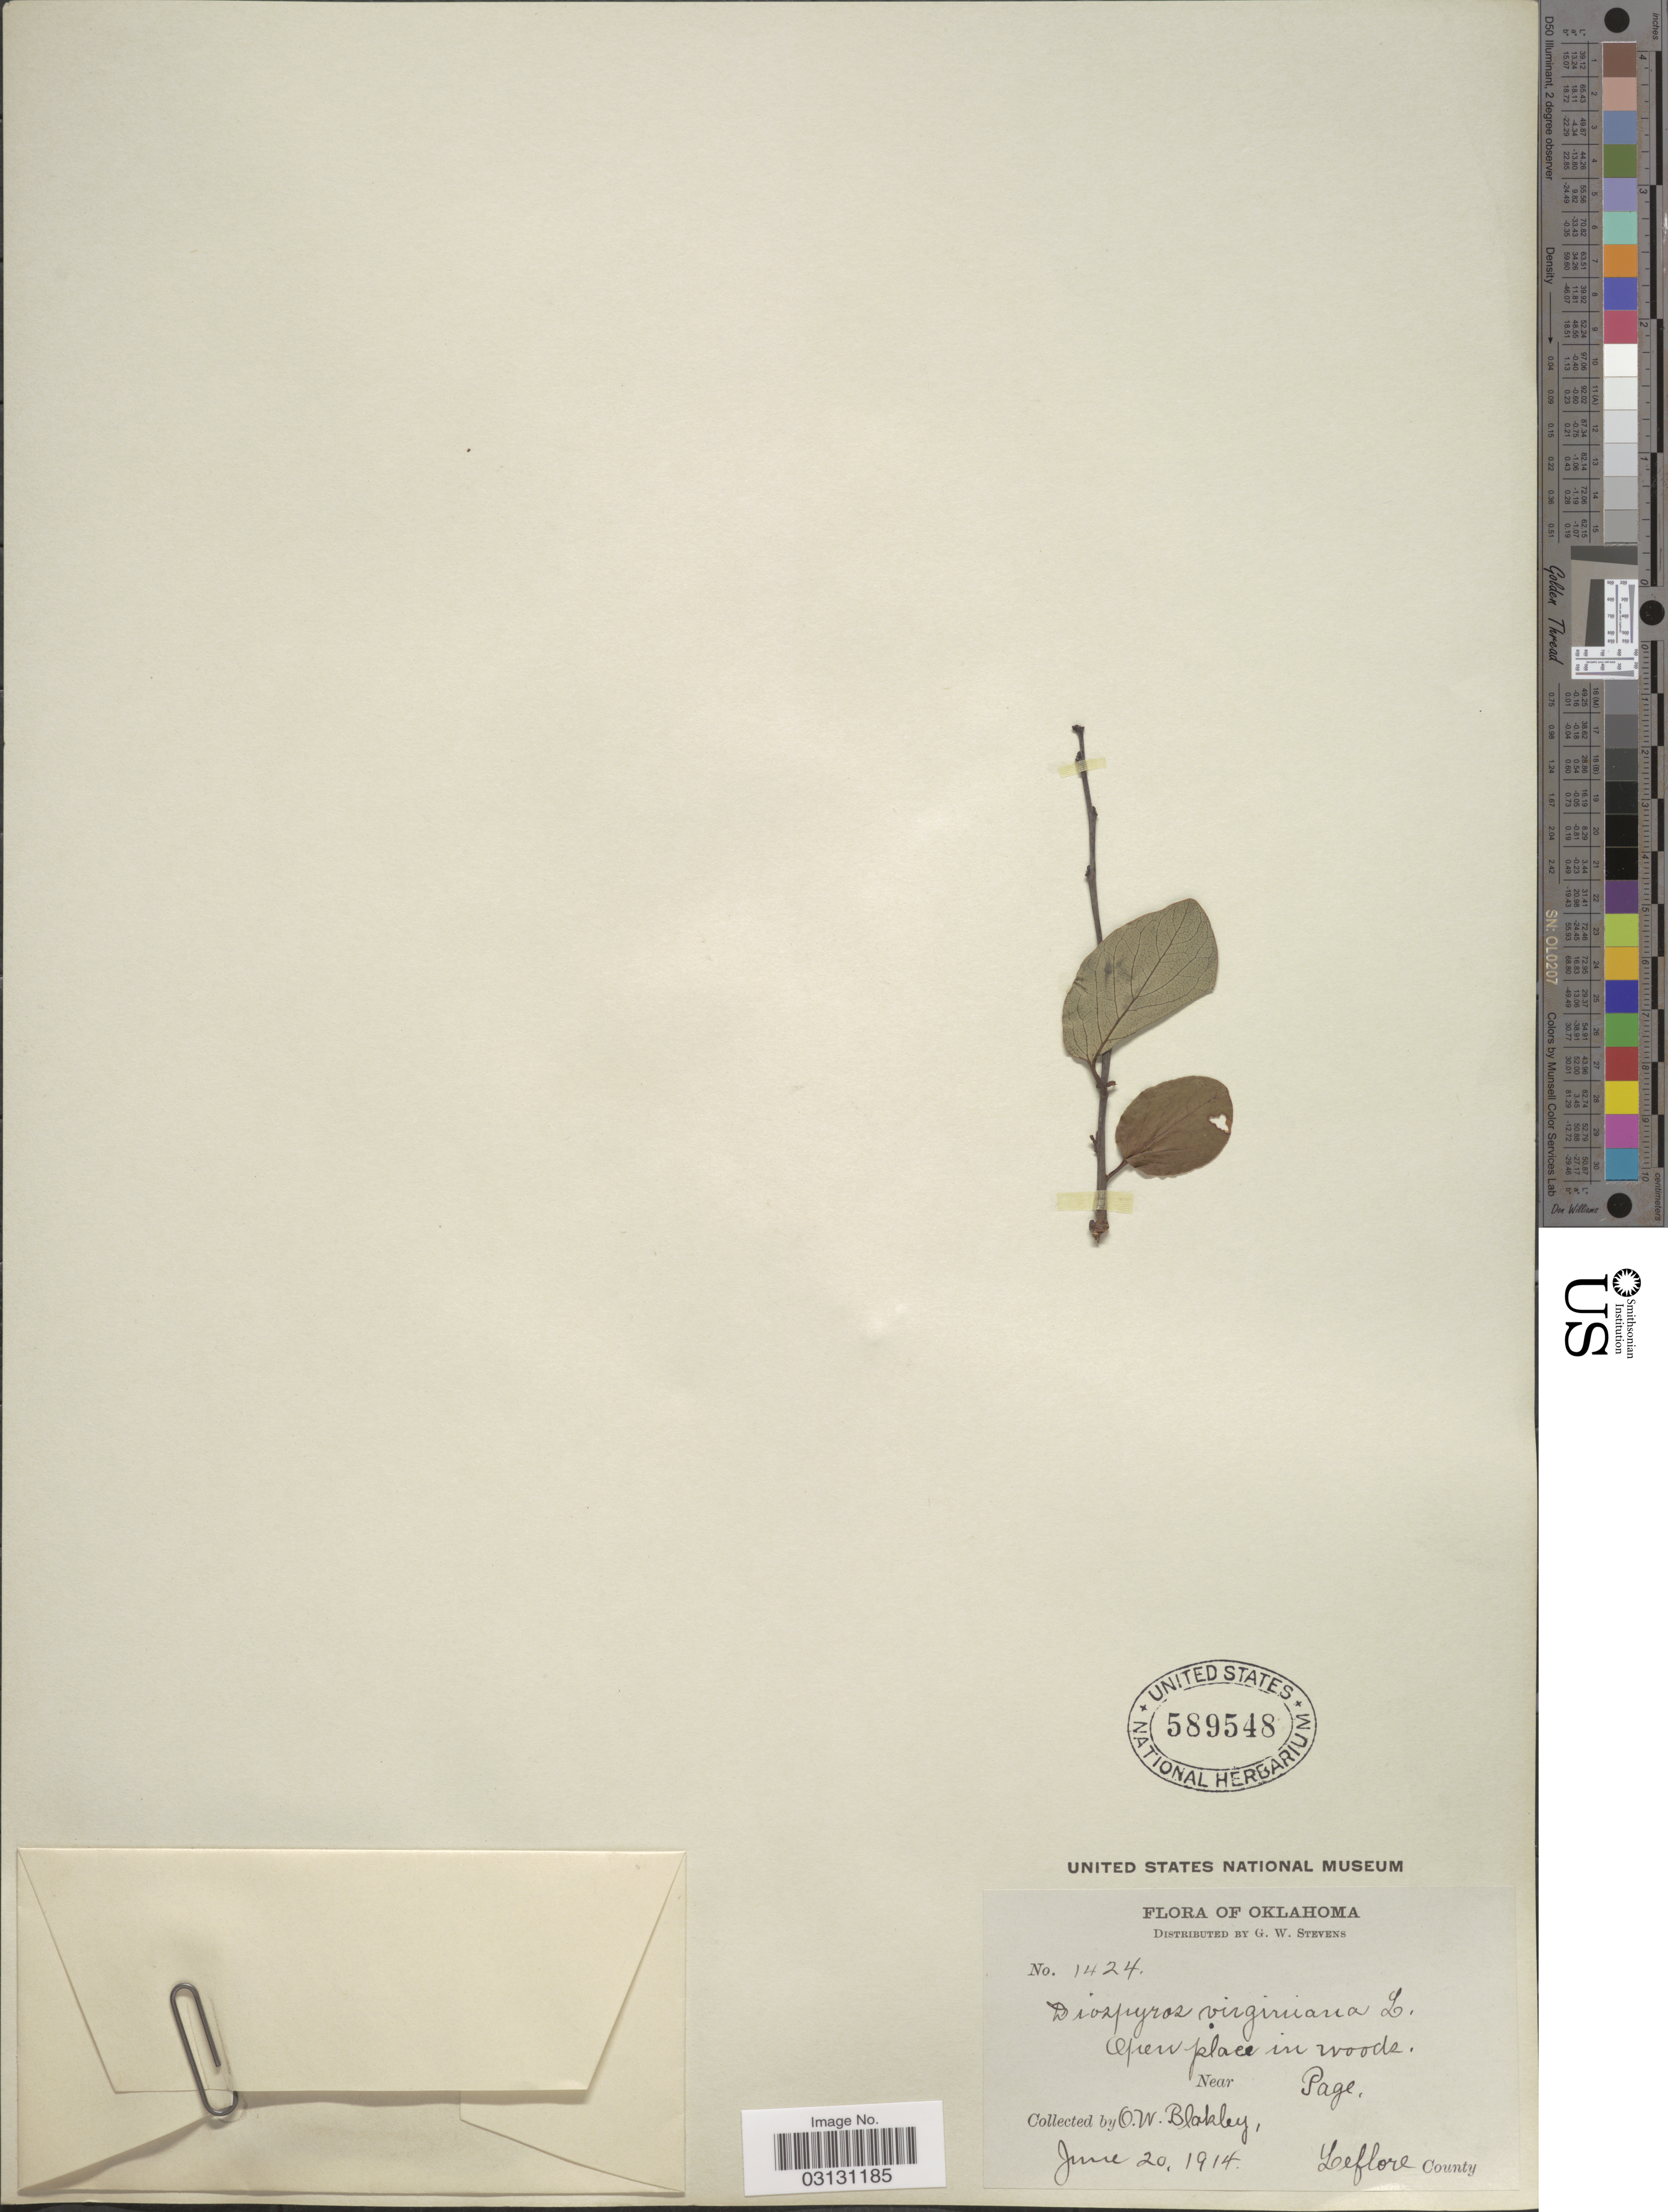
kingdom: Plantae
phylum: Tracheophyta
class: Magnoliopsida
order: Ericales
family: Ebenaceae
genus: Diospyros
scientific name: Diospyros virginiana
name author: L.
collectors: O. Blakley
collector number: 1424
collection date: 1914-06-20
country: United States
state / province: Oklahoma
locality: Near Page, Leflore County.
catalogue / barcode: US 589548